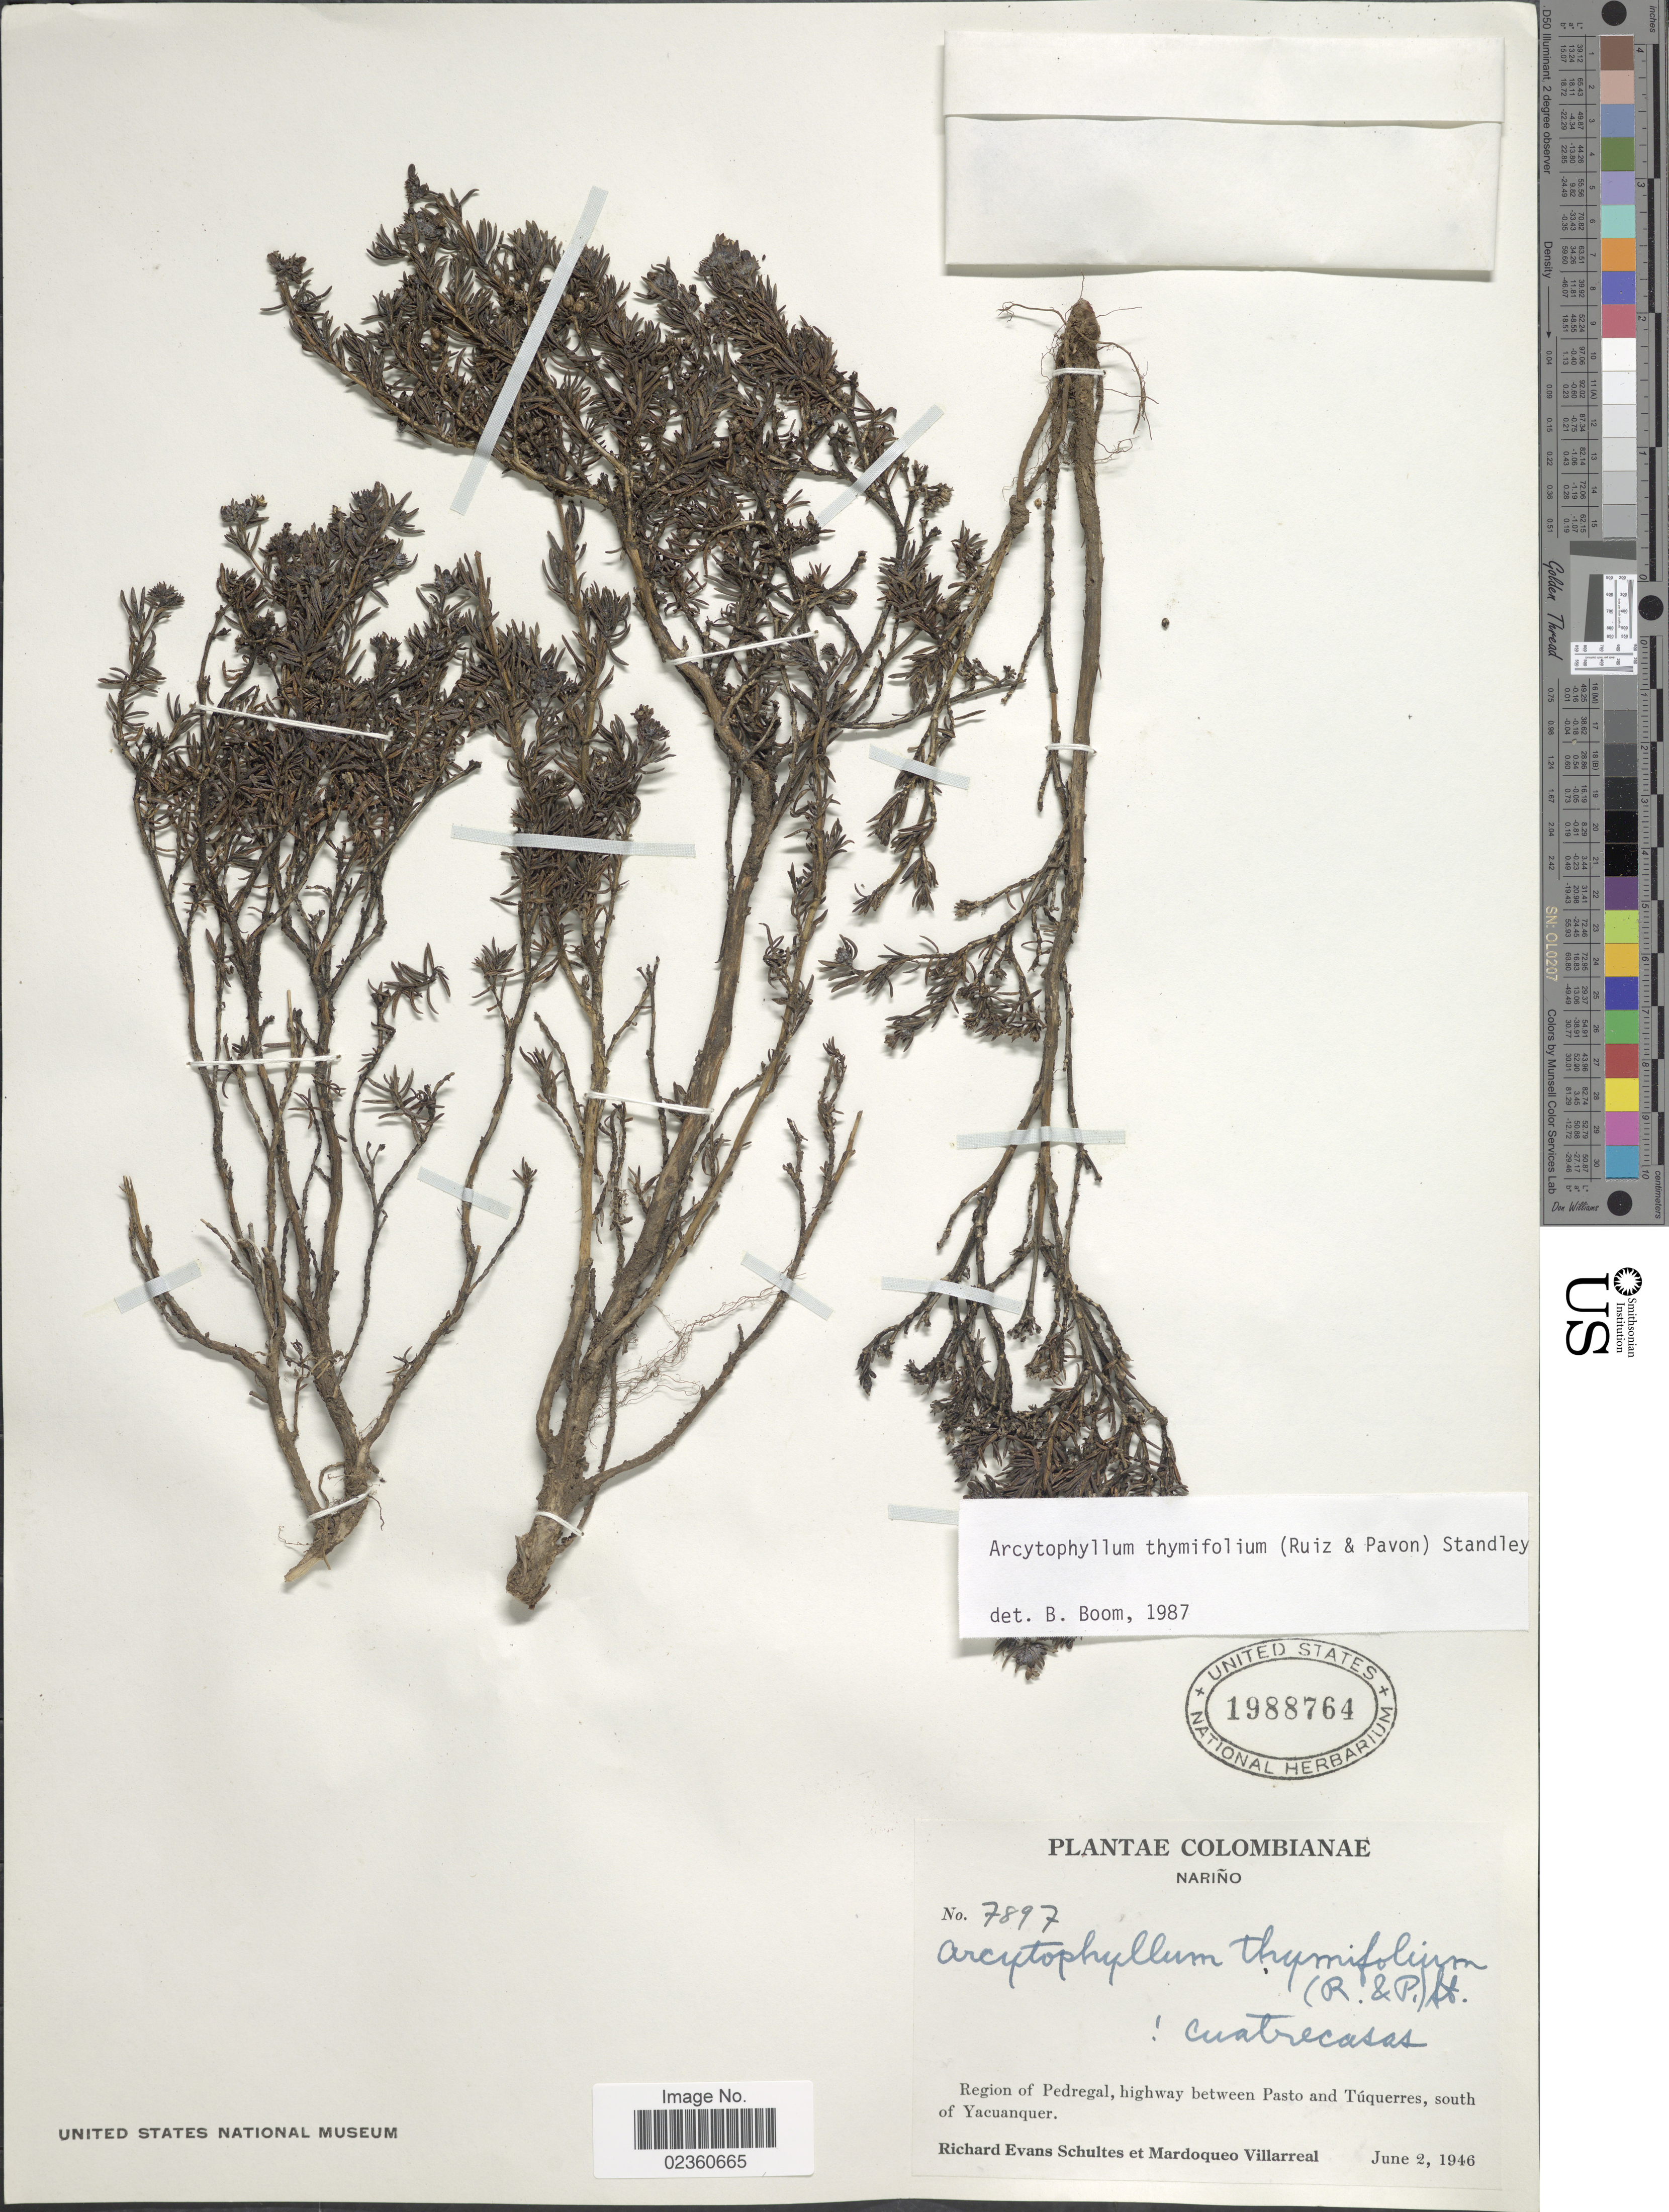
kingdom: Plantae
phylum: Tracheophyta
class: Magnoliopsida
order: Gentianales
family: Rubiaceae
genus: Arcytophyllum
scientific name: Arcytophyllum thymifolium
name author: (Ruiz & Pav.) Standl.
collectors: R. E. Schultes & M. Villarreal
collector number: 7897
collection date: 1946-06-02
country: Colombia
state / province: Nariño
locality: Region of Pedregal, highway between Pasto and Túquerres, south of Yacuanquer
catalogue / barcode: US 1988764